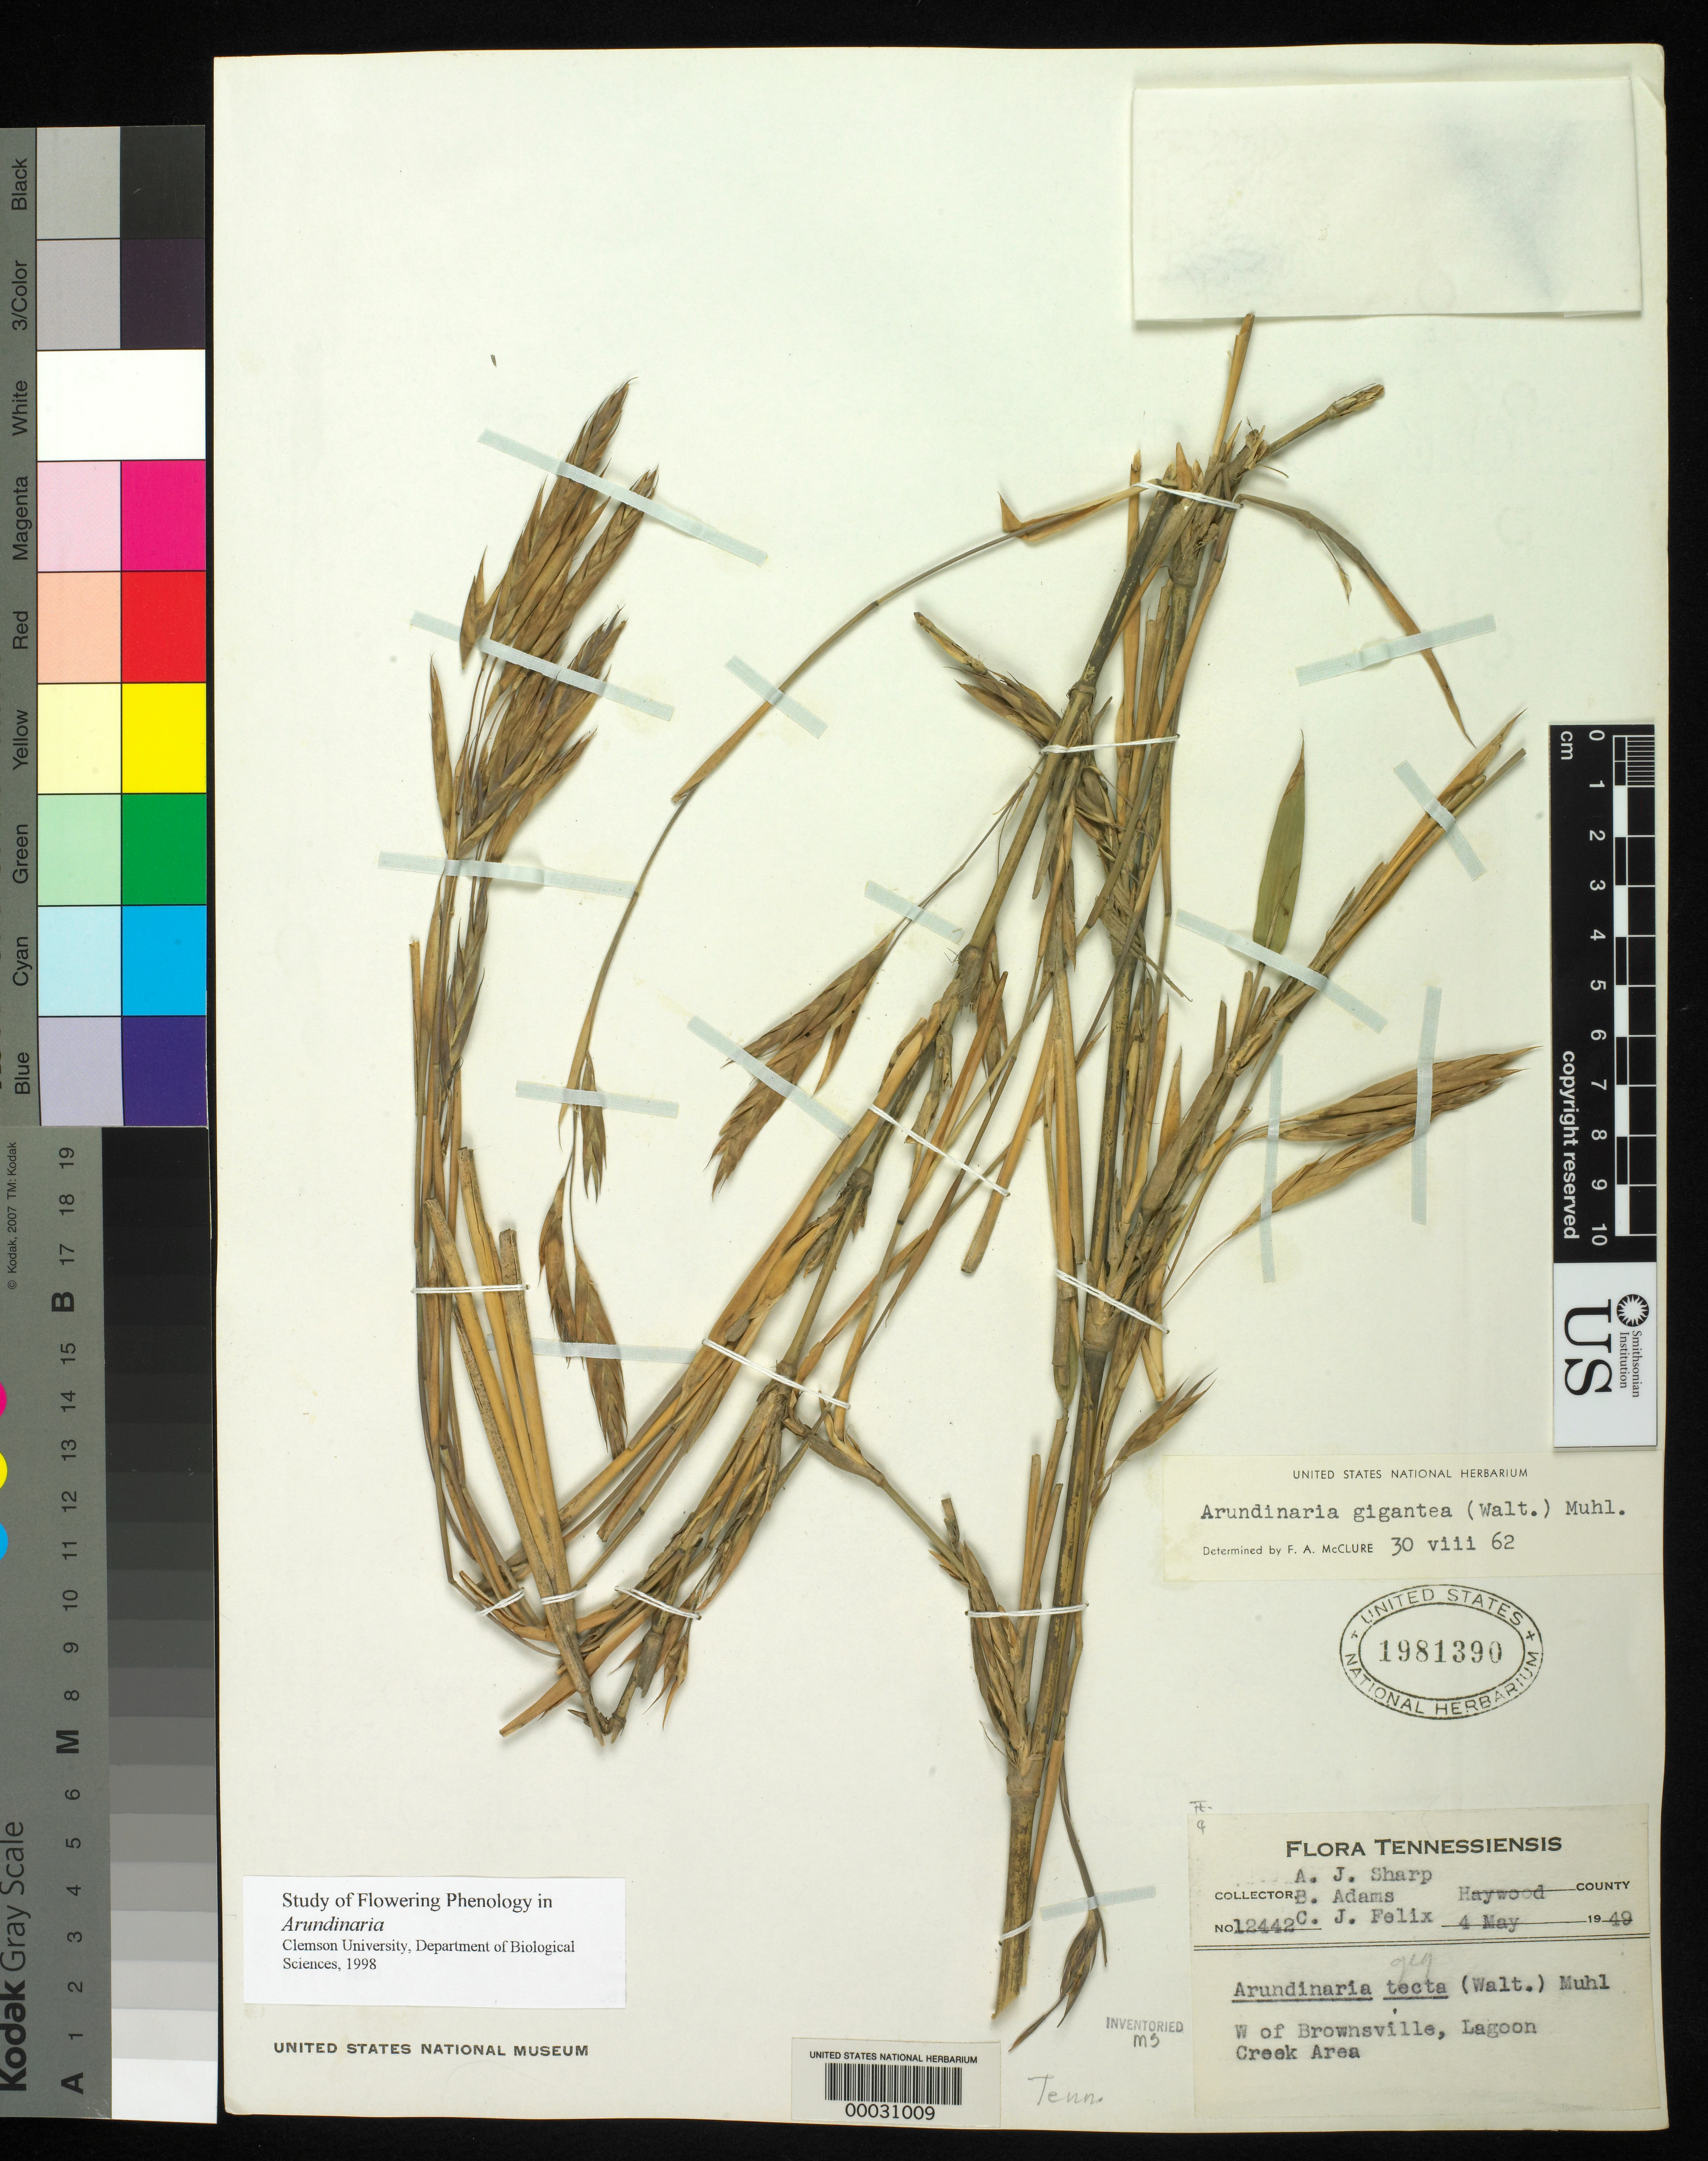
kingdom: Plantae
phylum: Tracheophyta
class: Liliopsida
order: Poales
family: Poaceae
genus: Arundinaria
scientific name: Arundinaria gigantea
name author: (Walter) Muhl.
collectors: A. J. Sharp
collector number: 12442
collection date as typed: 04 May 1949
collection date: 1949-05-04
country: United States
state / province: Tennessee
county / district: Haywood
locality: Brownsville, lagoon creek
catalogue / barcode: US 1981390